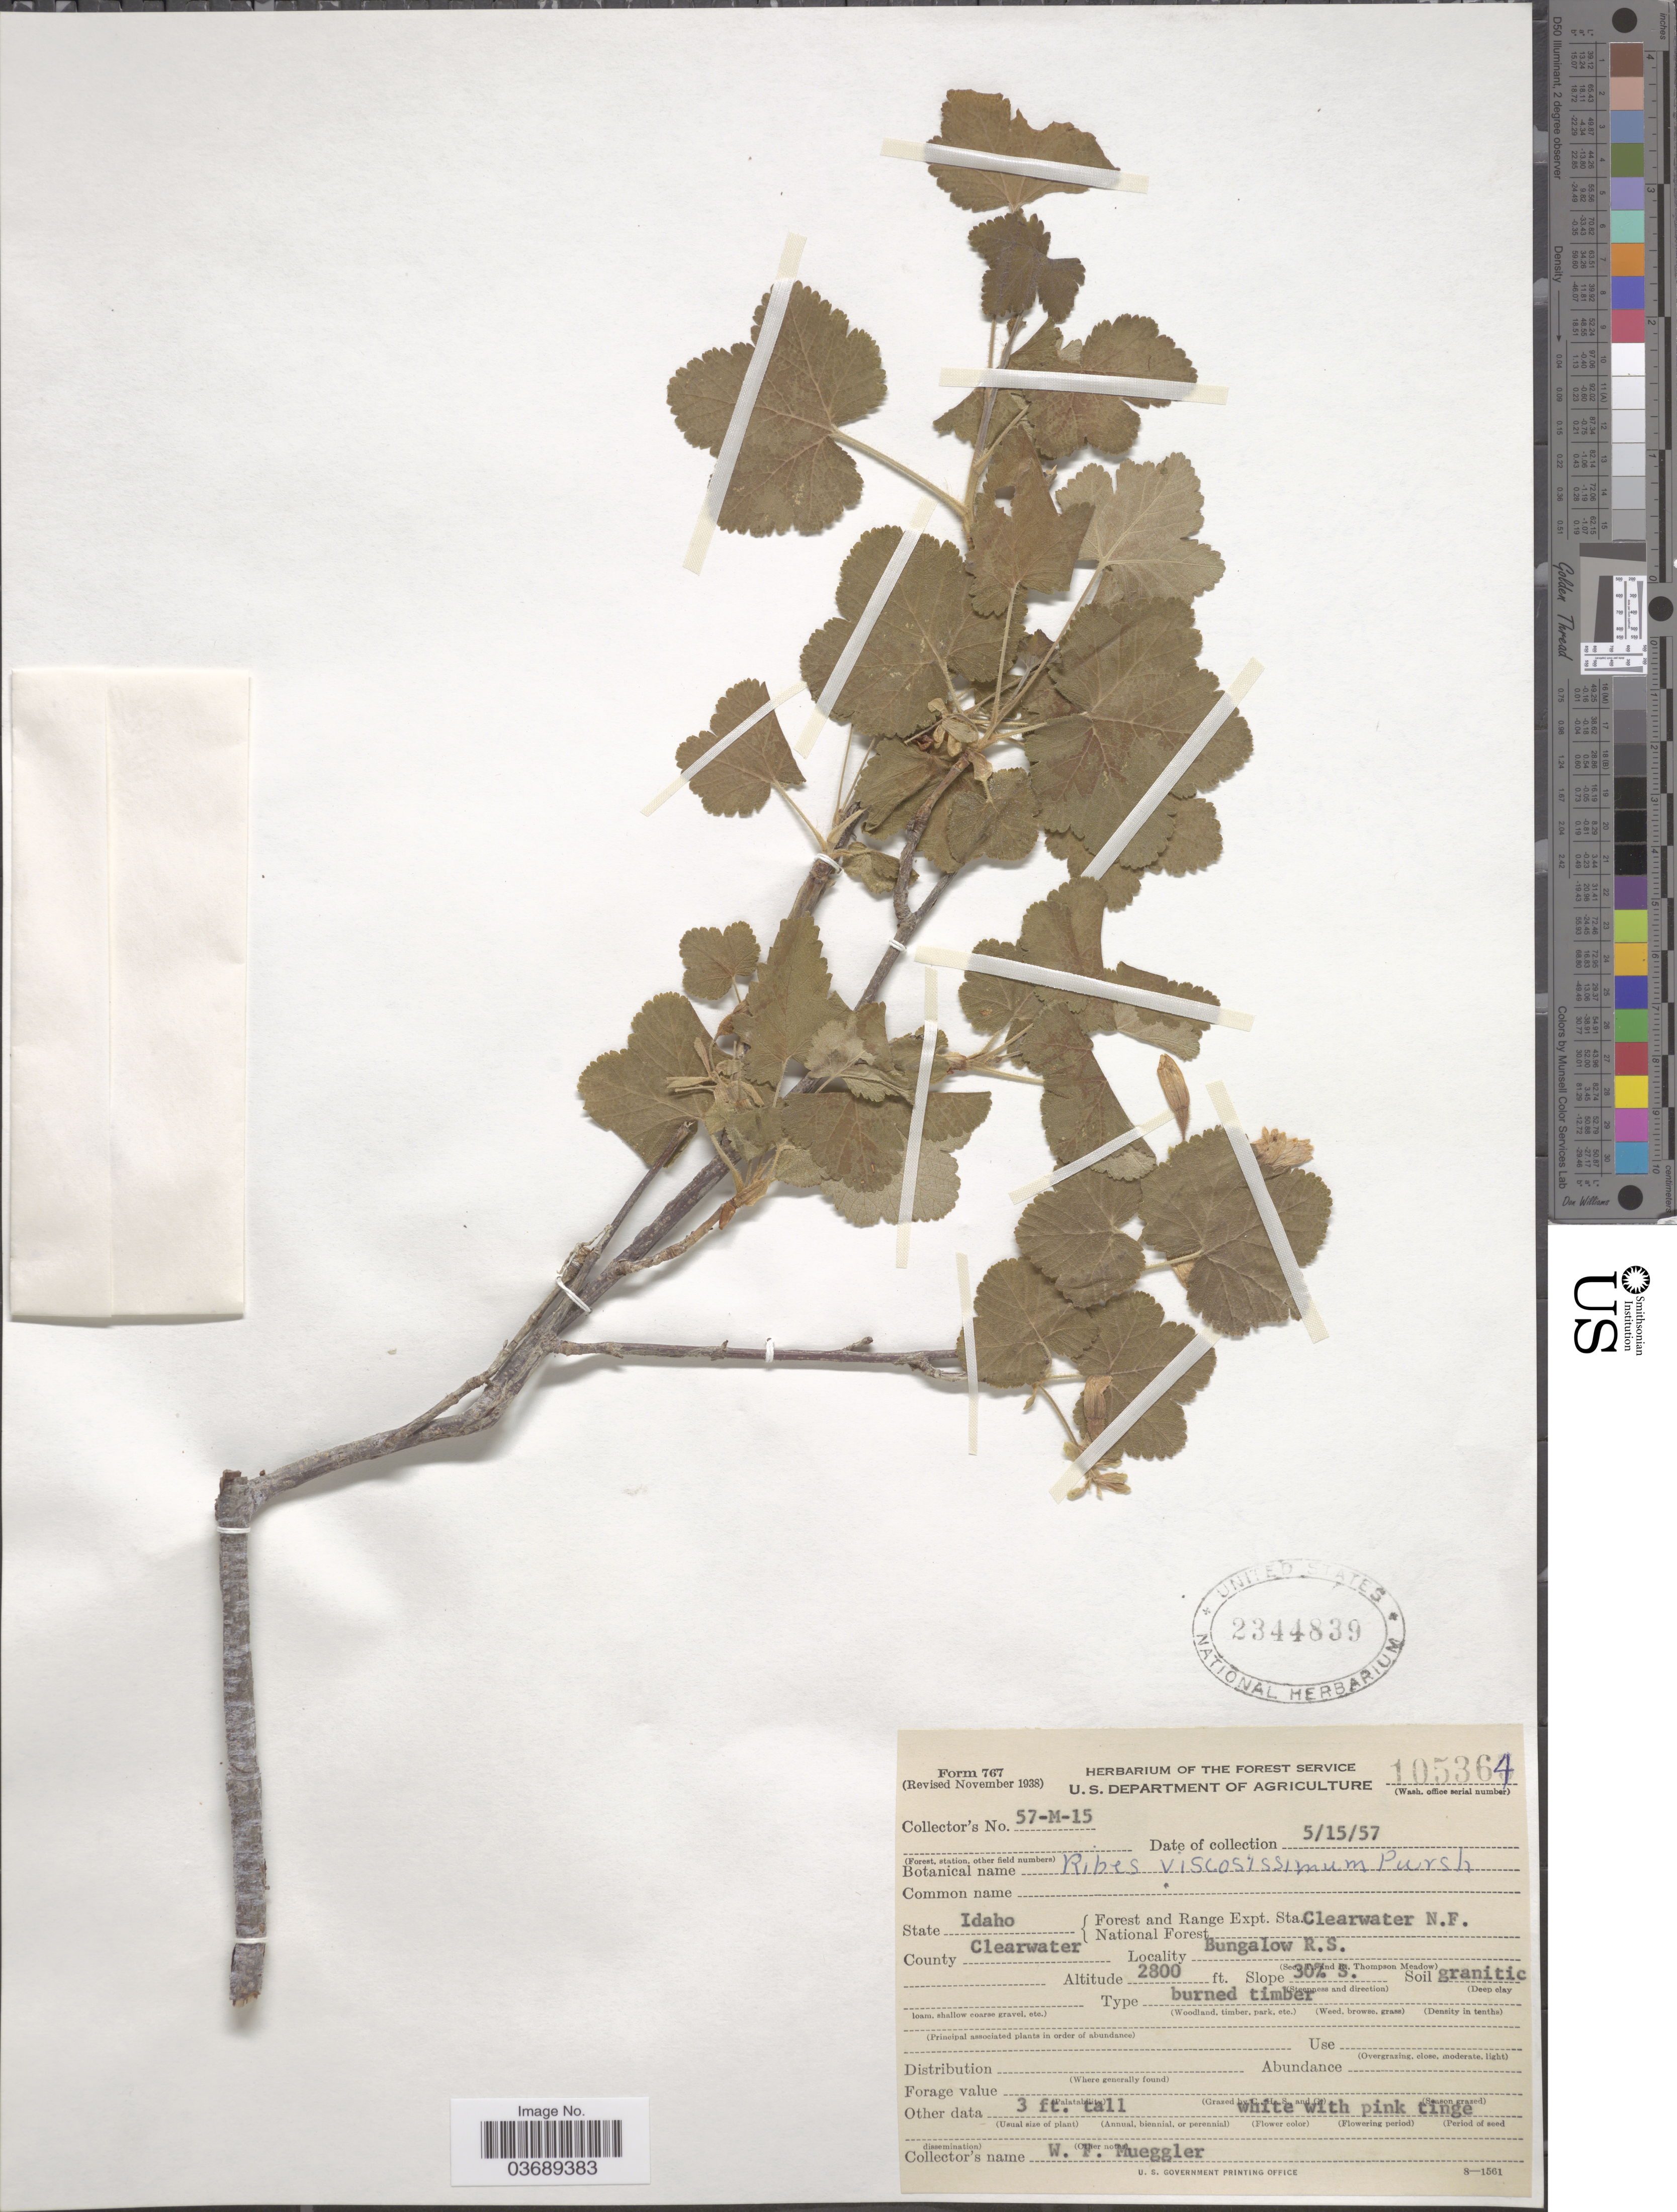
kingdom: Plantae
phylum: Tracheophyta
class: Magnoliopsida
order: Saxifragales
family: Grossulariaceae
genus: Ribes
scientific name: Ribes viscosissimum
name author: Pursh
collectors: W. Mueggler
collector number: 57-M-15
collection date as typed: Transcribed d/m/y: 15/5/57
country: United States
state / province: Idaho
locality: County Clearwater. Forest and Range Expt. Sta. National Forest Clearwater N.F.. Bungalow R.S.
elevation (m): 853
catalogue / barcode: US 2344839